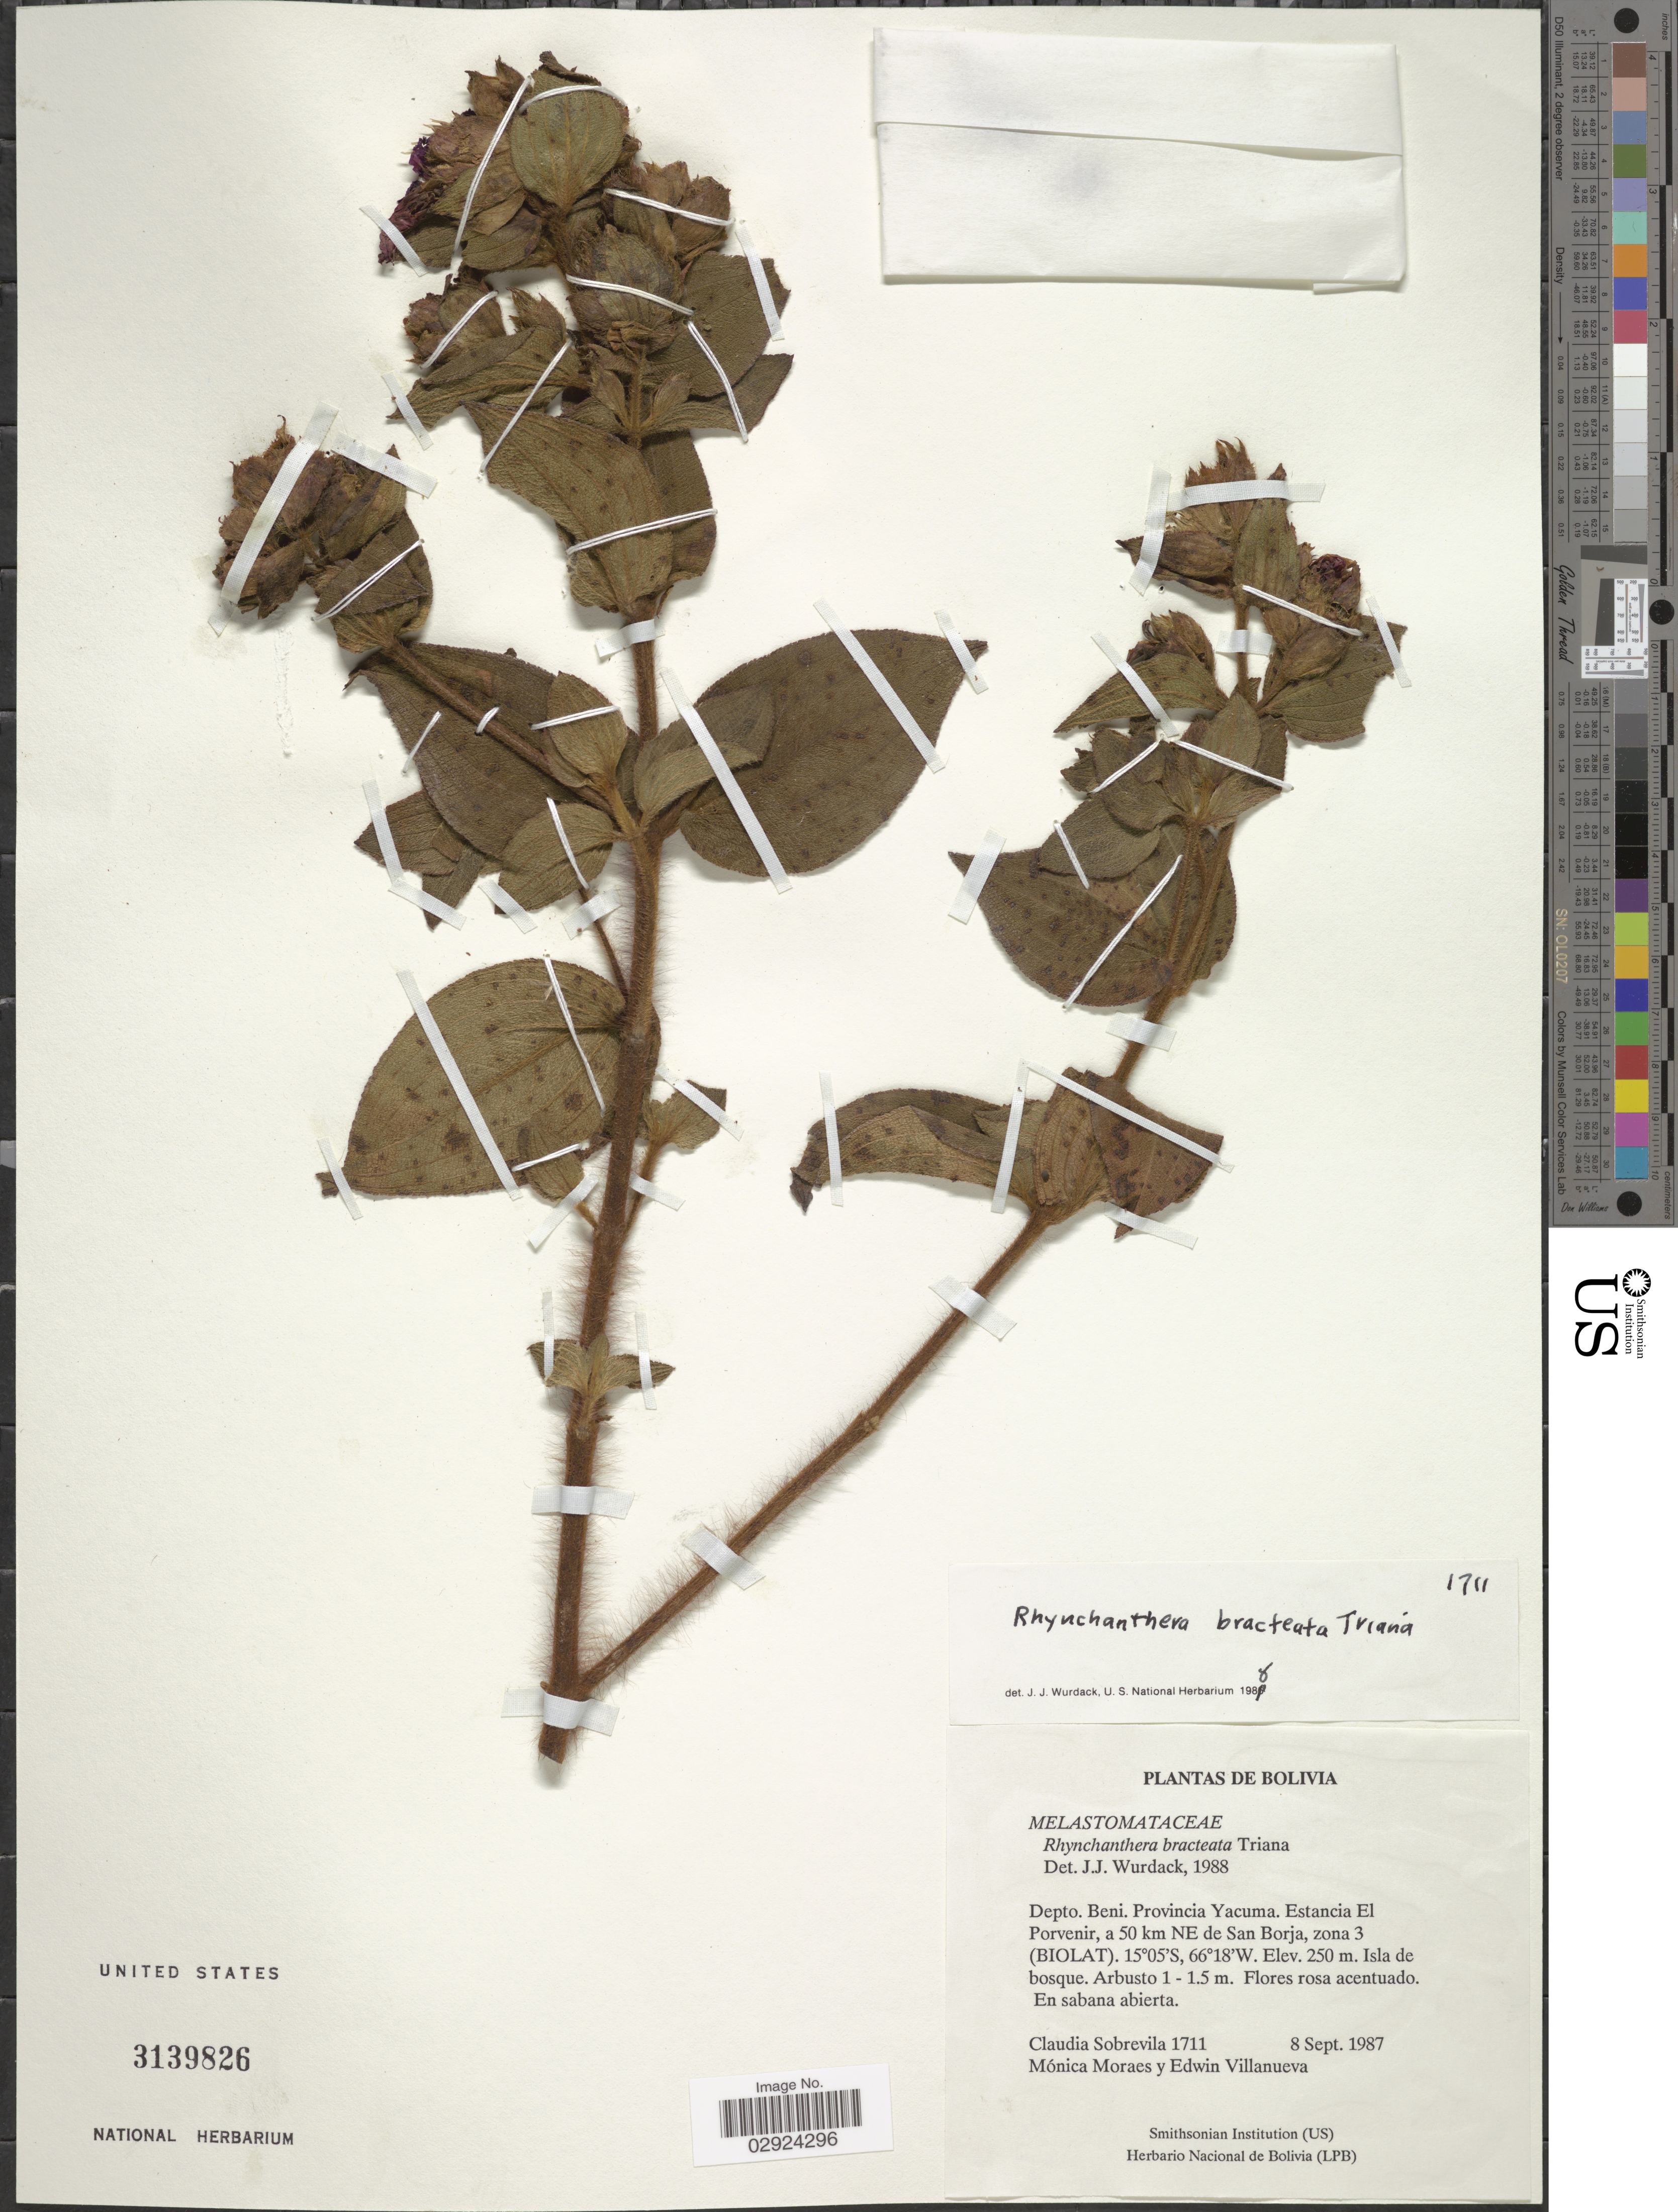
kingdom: Plantae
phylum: Tracheophyta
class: Magnoliopsida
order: Myrtales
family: Melastomataceae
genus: Rhynchanthera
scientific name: Rhynchanthera bracteata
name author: Triana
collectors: C. Sobrevila, M. Moraes & E. Villanueva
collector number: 1711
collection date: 1987-09-08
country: Bolivia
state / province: Beni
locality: Depto. Beni, Provincia Yacuma, Estancia El Porvenir, a 50 km NE of San Borja, zona 3 (BIOLAT).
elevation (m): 250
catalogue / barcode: US 3139826